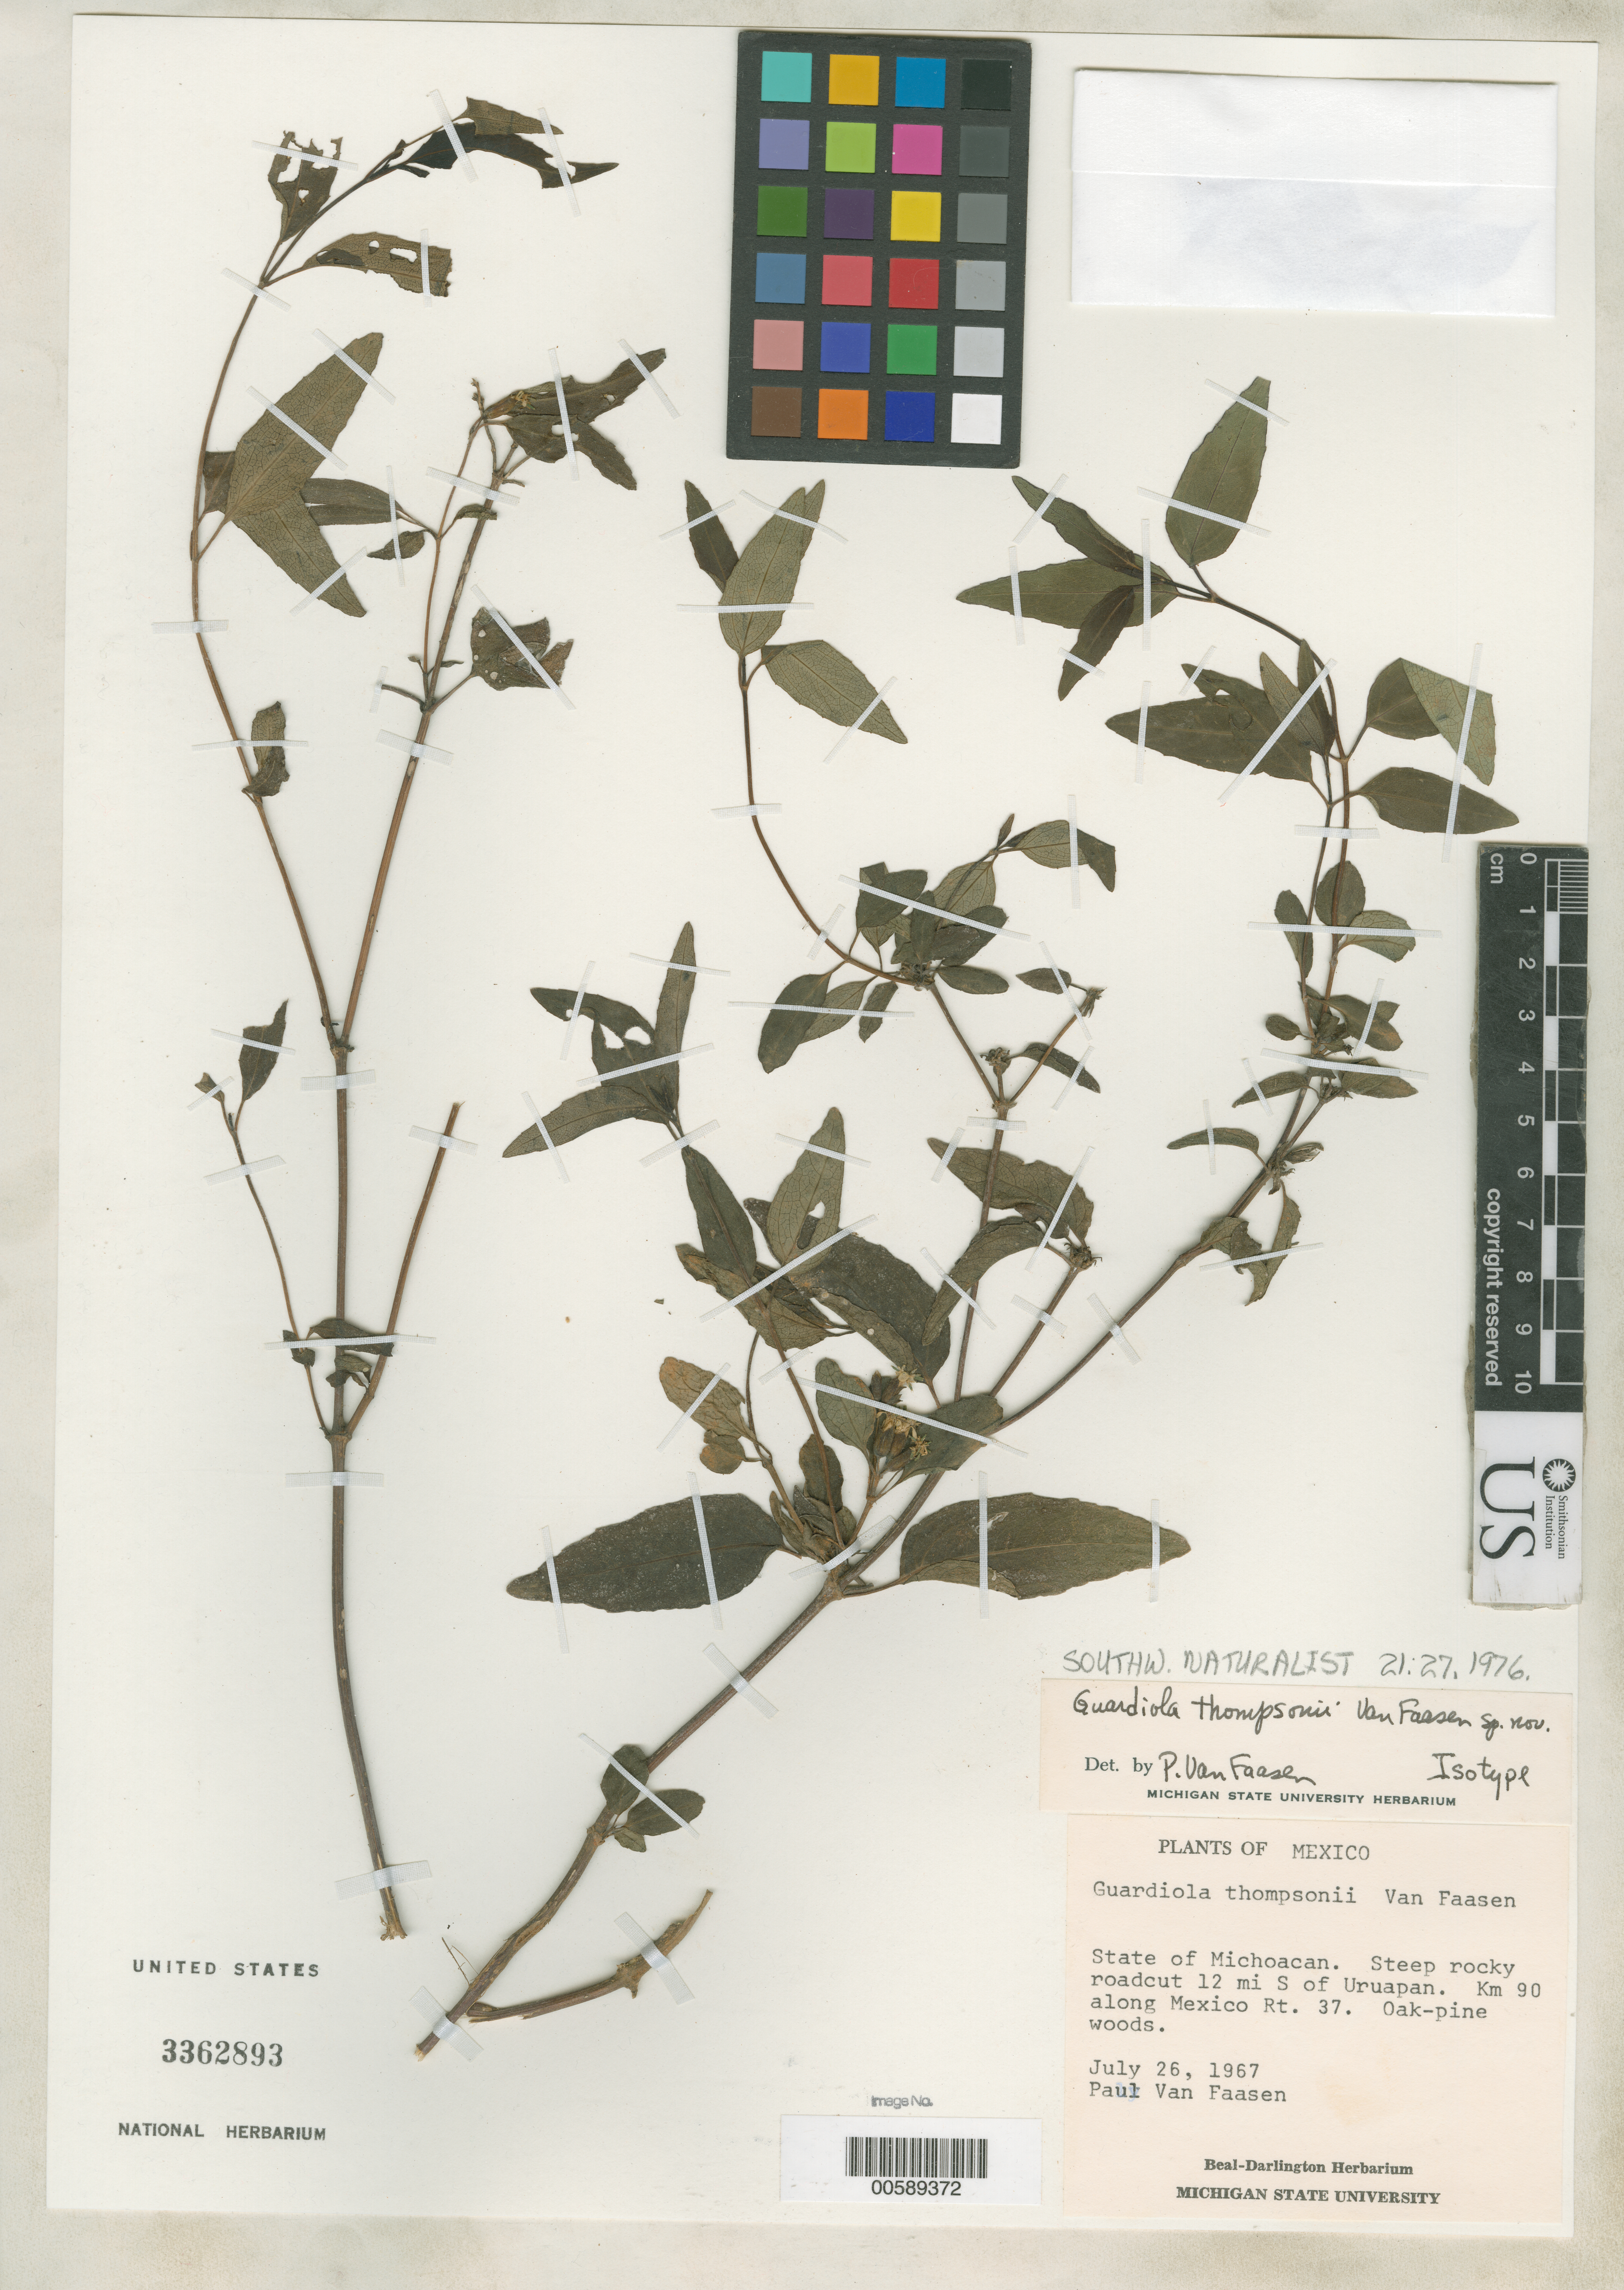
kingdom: Plantae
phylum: Tracheophyta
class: Magnoliopsida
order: Asterales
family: Asteraceae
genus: Guardiola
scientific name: Guardiola thompsonii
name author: Van Faasen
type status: Isotype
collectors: P. Van Faasen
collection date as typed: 26 Jul 1967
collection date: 1967-07-26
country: Mexico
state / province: Michoacán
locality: Steep rocky roadcut 12 mi S of Uruapan, km 90 along Mexico Rte. 37.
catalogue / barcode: US 3362893